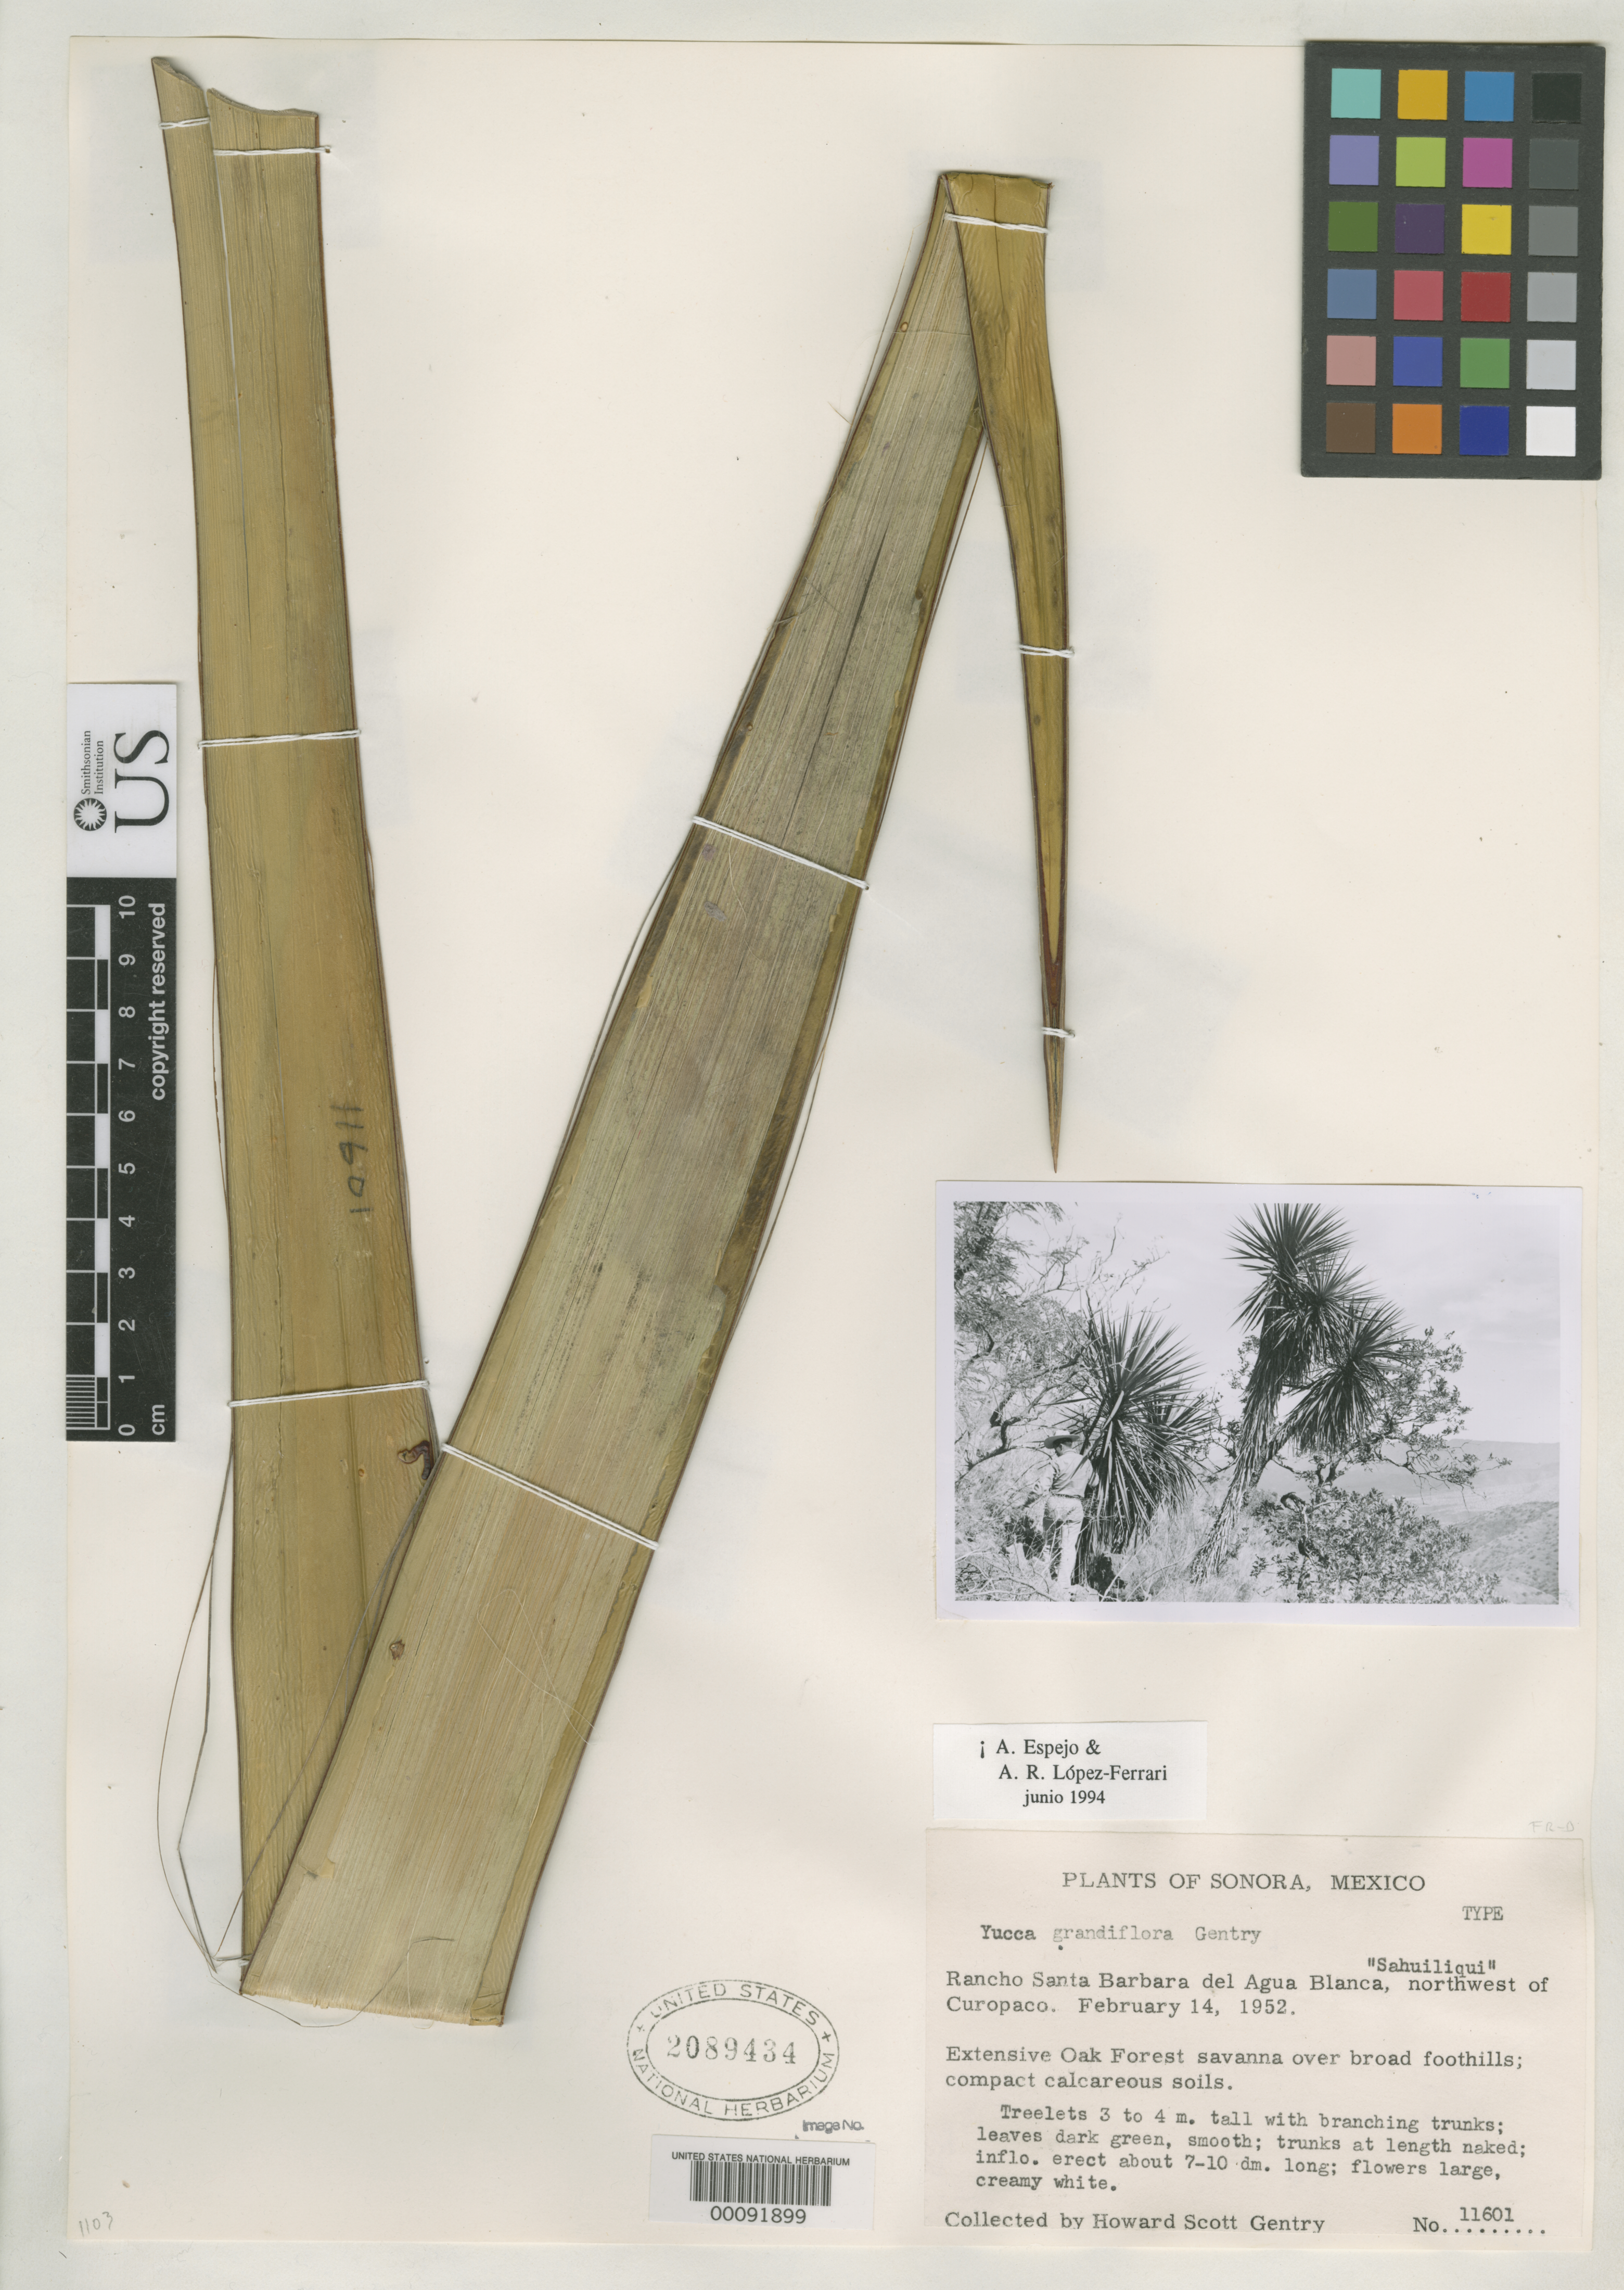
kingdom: Plantae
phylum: Tracheophyta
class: Liliopsida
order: Asparagales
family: Asparagaceae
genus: Yucca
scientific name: Yucca grandiflora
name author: Gentry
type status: Holotype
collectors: H. S. Gentry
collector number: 11601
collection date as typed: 14 Feb 1952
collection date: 1952-02-14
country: Mexico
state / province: Sonora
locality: Rancho Santa Barbara del Agua Blanca, northwest of Curopaco.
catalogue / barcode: US 2089434